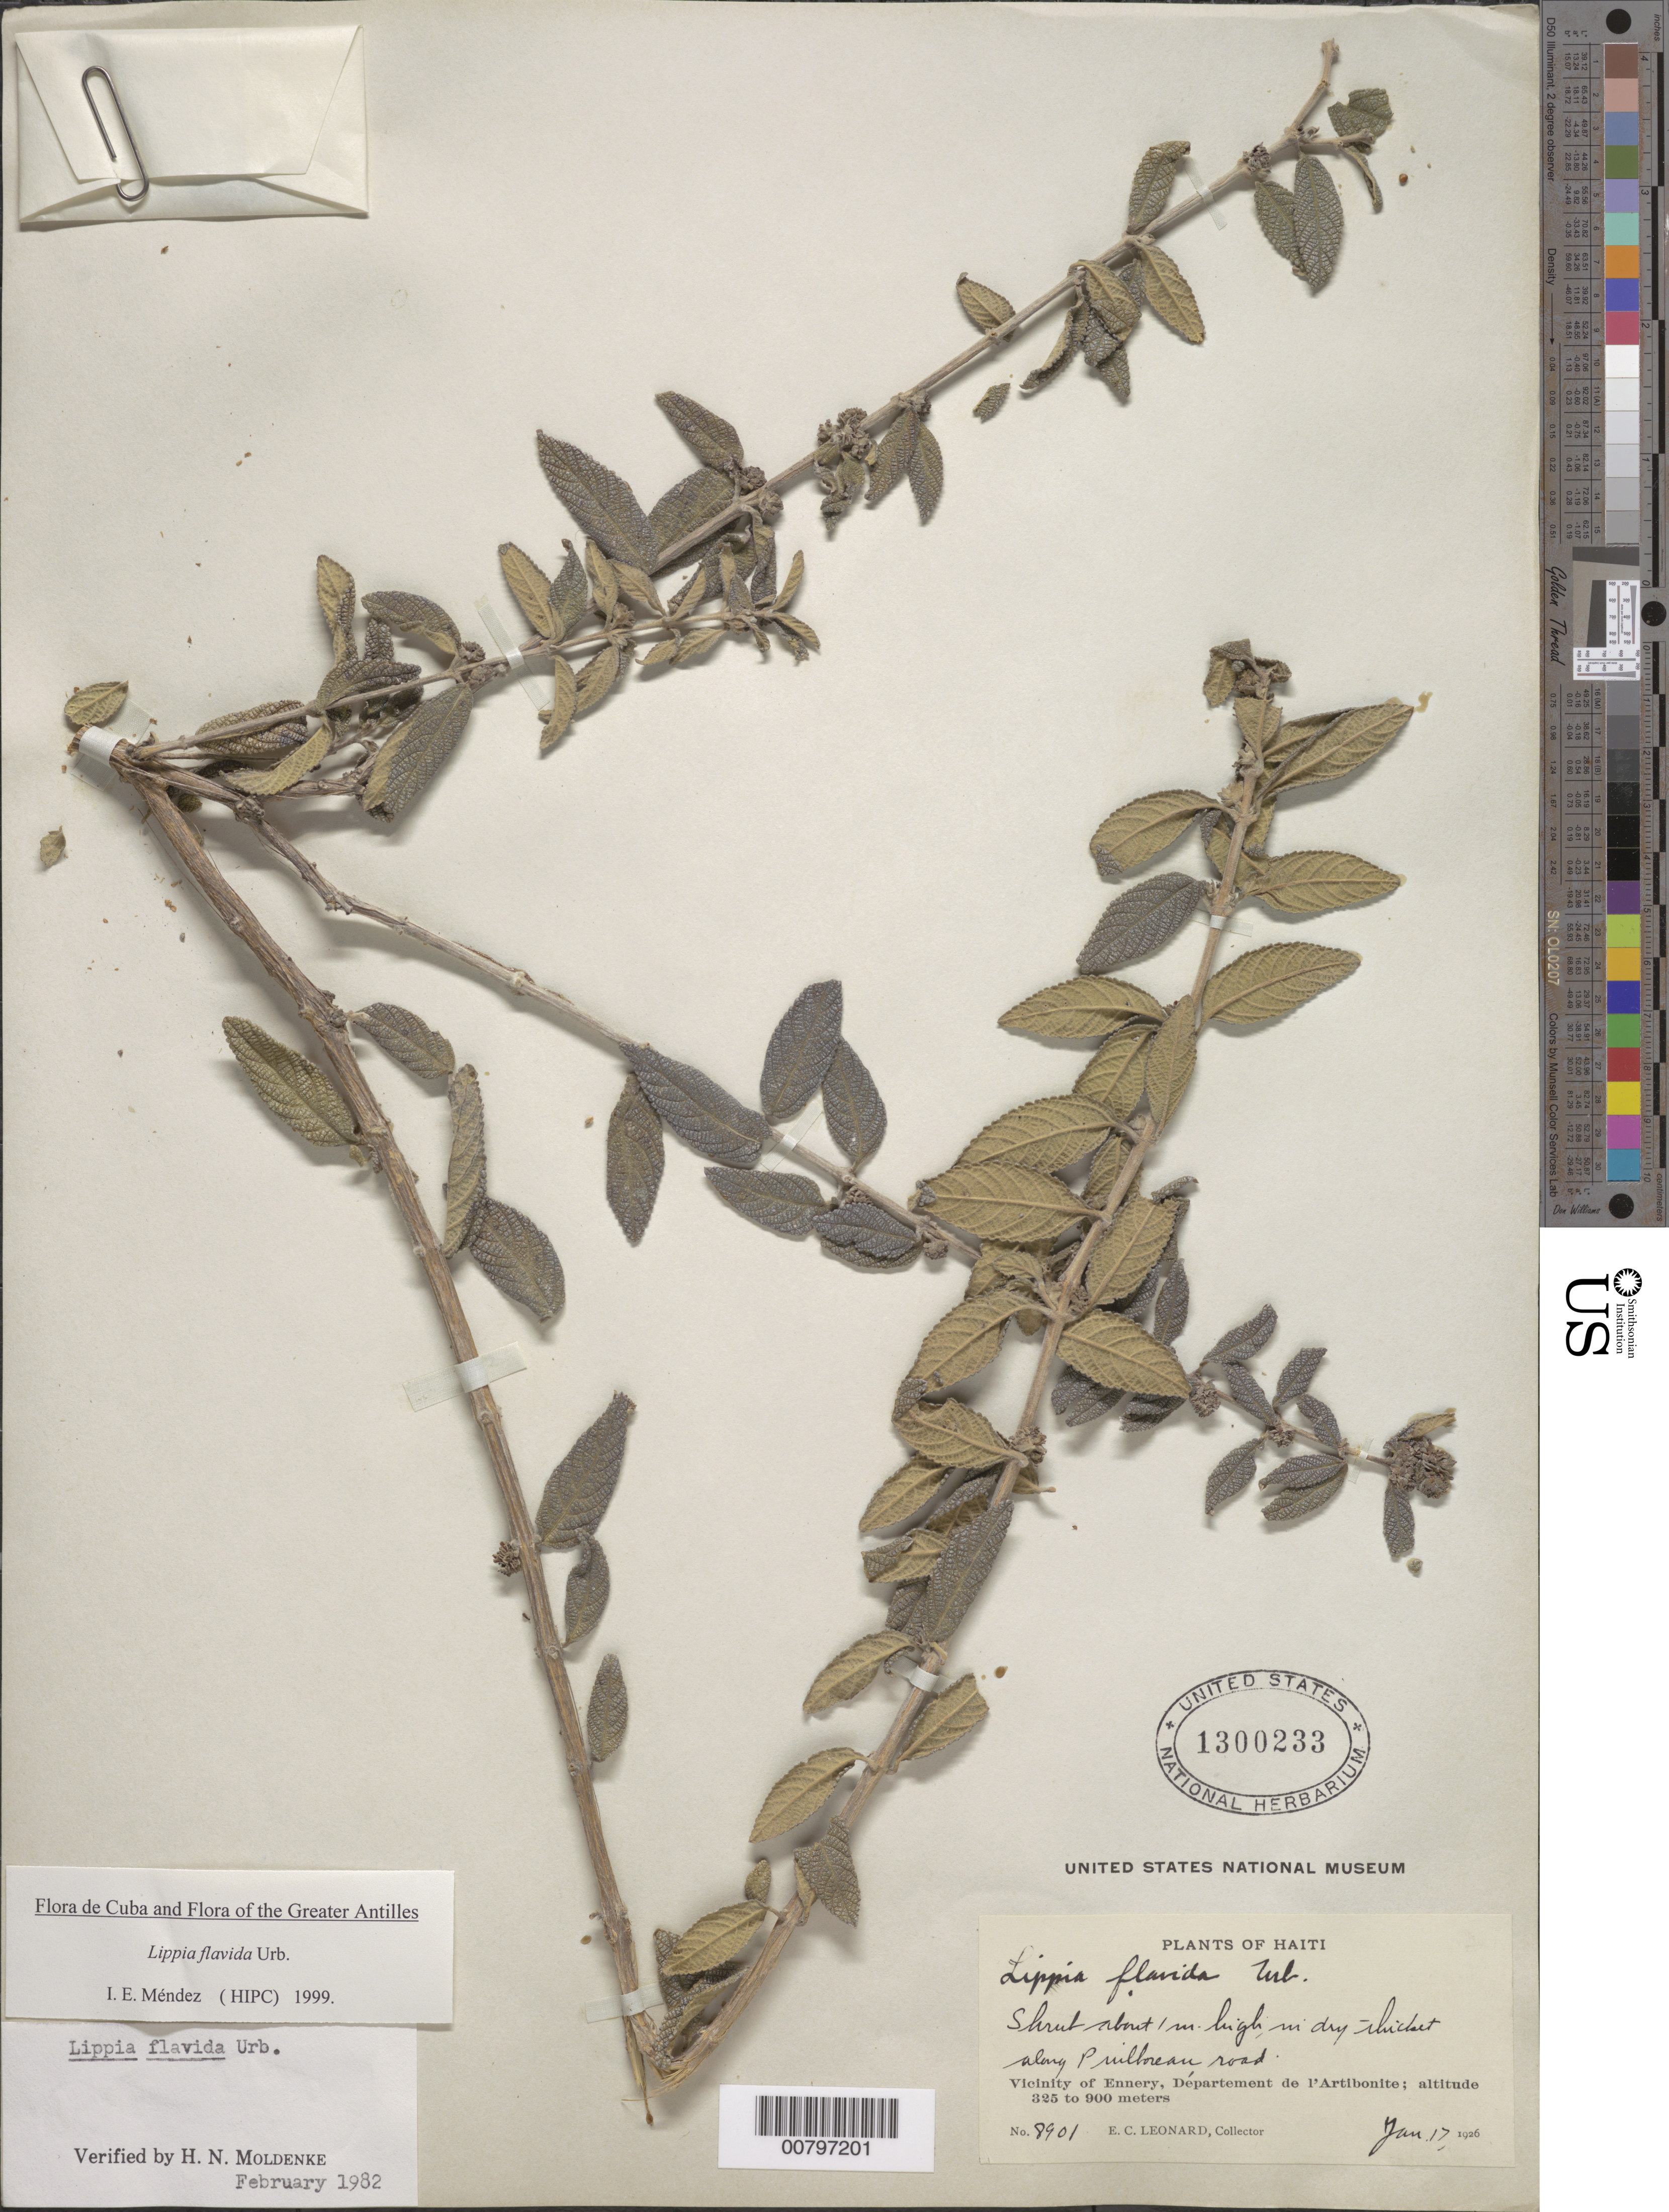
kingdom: Plantae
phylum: Tracheophyta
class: Magnoliopsida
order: Lamiales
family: Verbenaceae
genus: Lippia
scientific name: Lippia flavida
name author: Urb.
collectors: E. C. Leonard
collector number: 8901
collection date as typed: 17 Jan 1926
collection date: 1926-01-17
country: Haiti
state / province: Artibonite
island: Hispaniola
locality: Vicinity of Ennery, along Puilloreau Road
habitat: In dry thickets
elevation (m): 325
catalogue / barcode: US 1300233